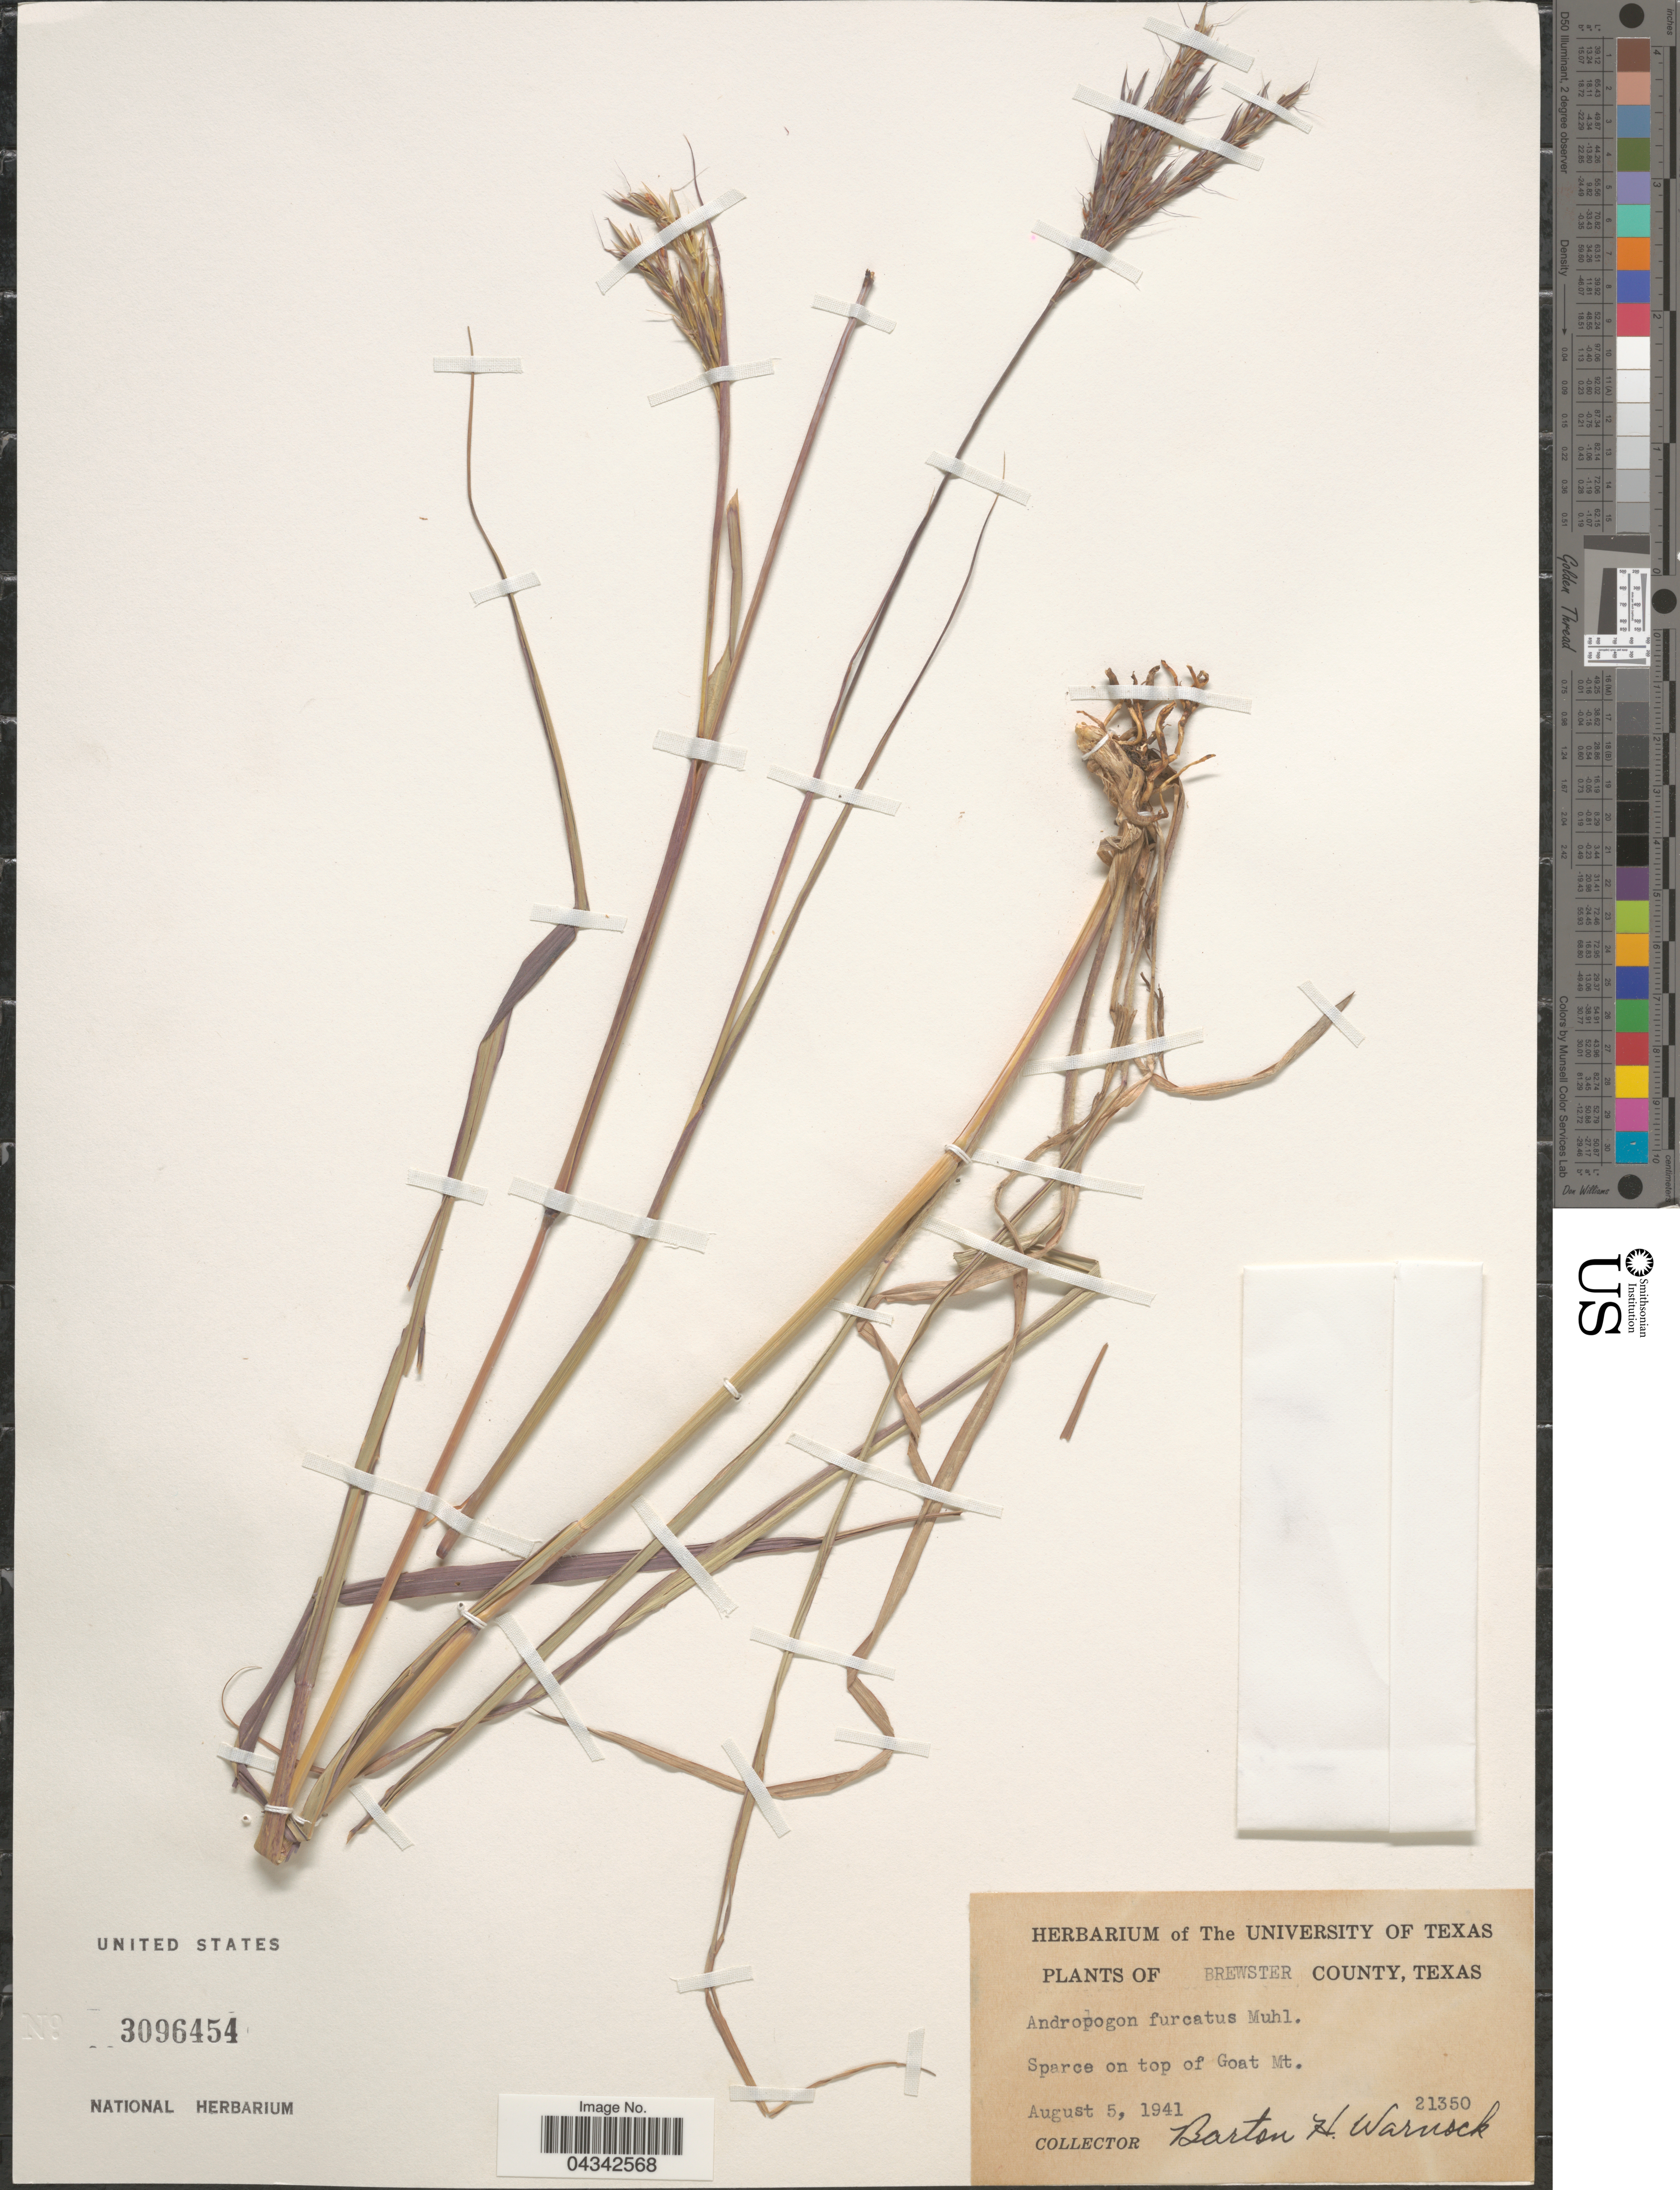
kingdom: Plantae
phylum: Tracheophyta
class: Liliopsida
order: Poales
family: Poaceae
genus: Andropogon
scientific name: Andropogon gerardii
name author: Vitman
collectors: B. H. Warnock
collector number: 21350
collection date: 1941-08-05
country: United States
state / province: Texas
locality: Brewster County. Sparce on top of Goat Mt.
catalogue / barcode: US 3096454